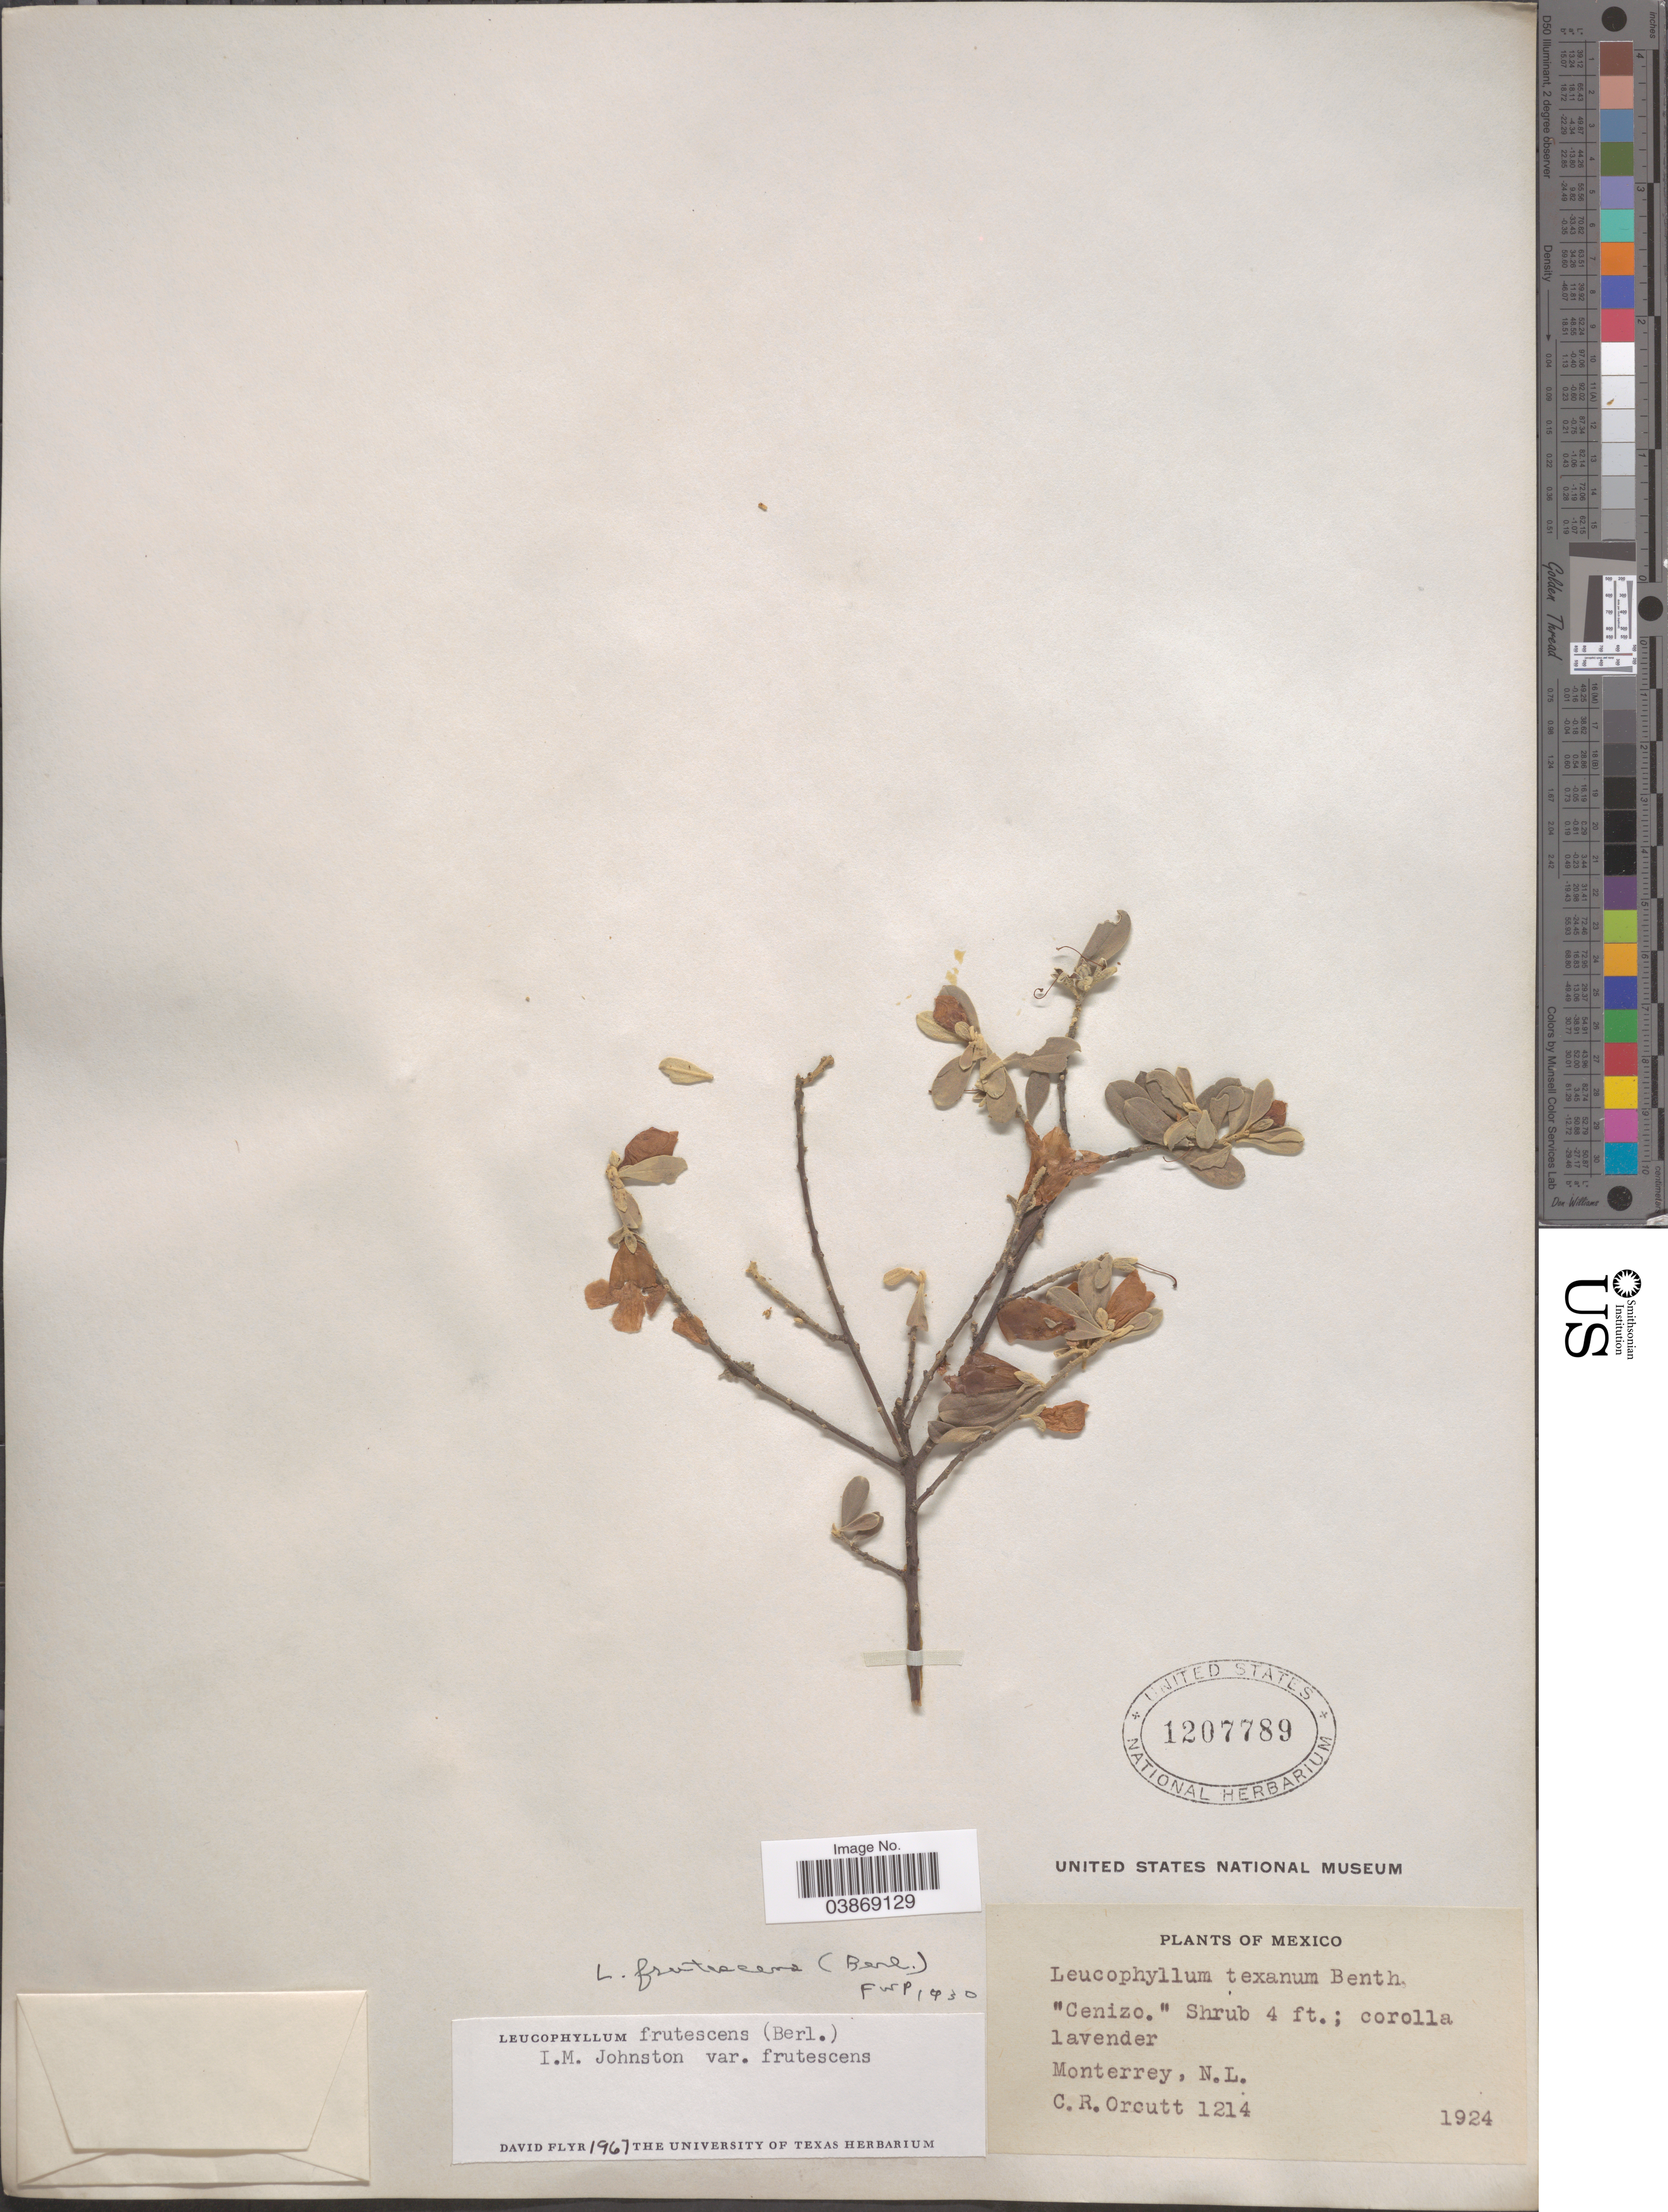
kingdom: Plantae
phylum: Tracheophyta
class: Magnoliopsida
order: Lamiales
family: Scrophulariaceae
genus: Leucophyllum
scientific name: Leucophyllum frutescens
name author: (Berland.) I.M. Johnst.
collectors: C. R. Orcutt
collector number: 1214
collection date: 1924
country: Mexico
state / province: Nuevo León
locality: Monterrey.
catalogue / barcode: US 1207789